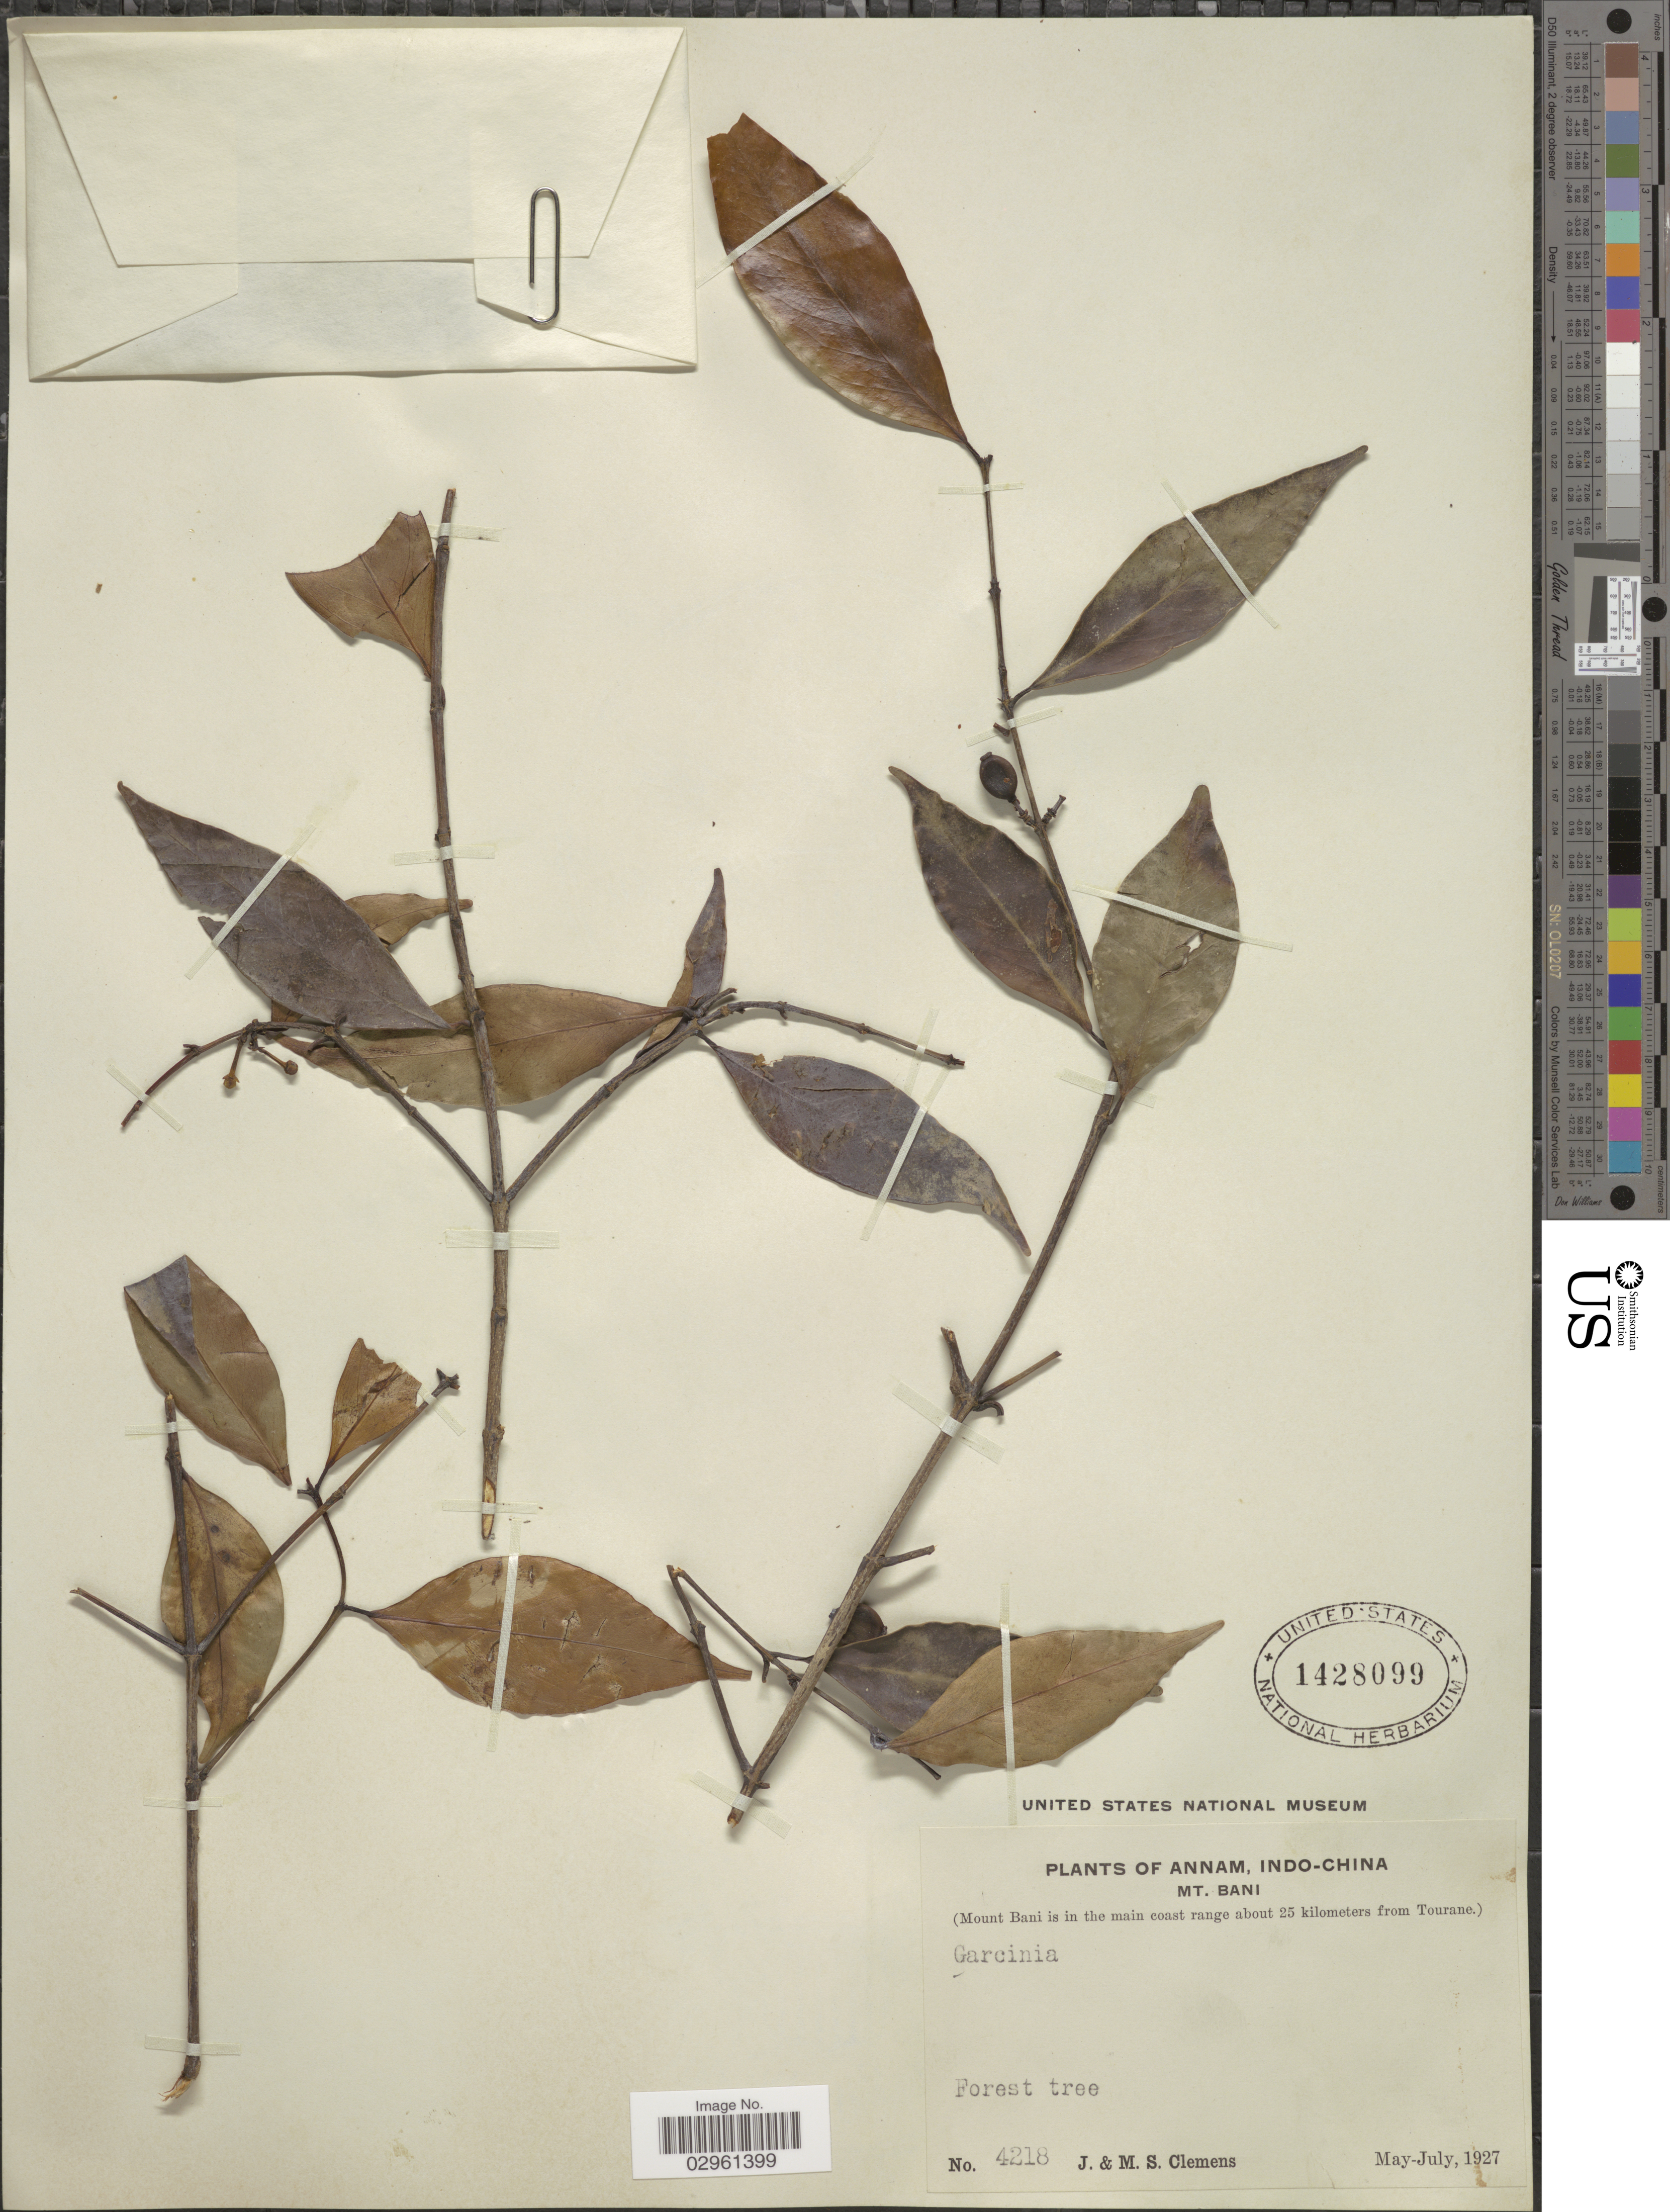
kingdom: Plantae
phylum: Tracheophyta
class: Magnoliopsida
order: Malpighiales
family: Clusiaceae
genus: Garcinia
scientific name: Garcinia sp.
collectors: J. Clemens & M. S. Clemens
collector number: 4218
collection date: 1927-05/1927-07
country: Vietnam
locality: Annam, Indo-China, Mt. Bani (Mount Bani is in the main coast range about 25 kilometers from Tourane.)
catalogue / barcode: US 1428099